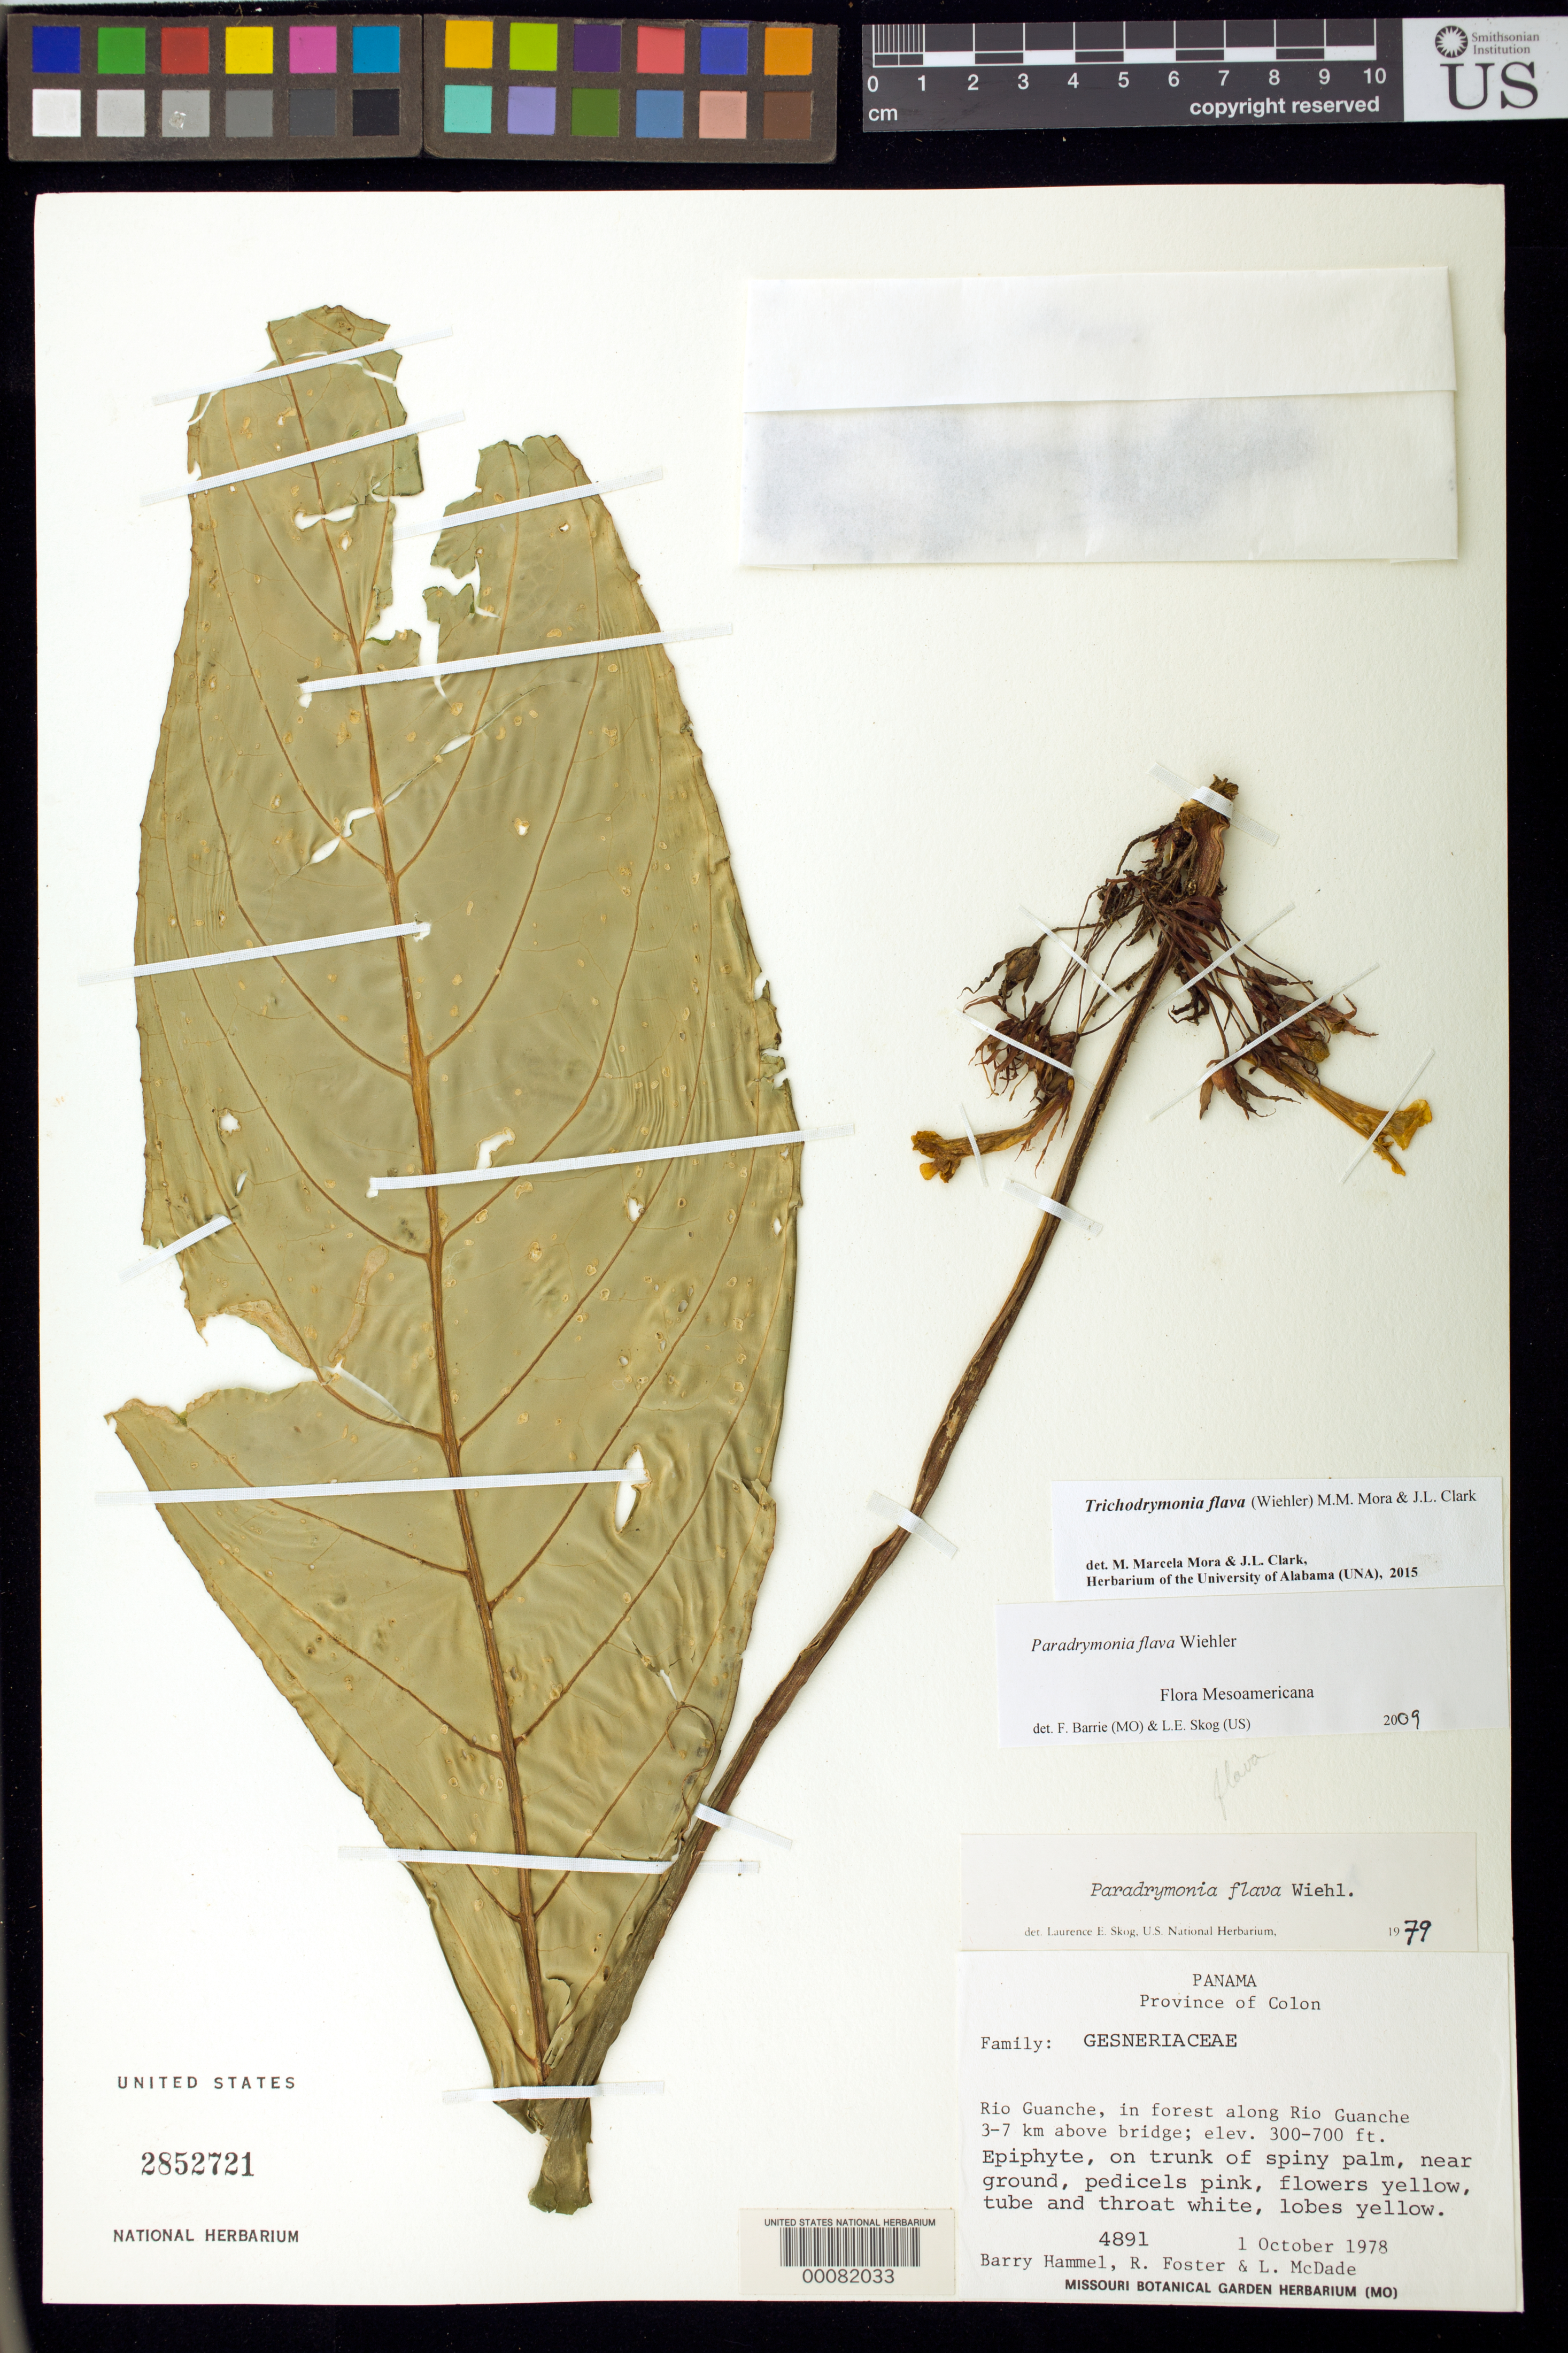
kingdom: Plantae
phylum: Tracheophyta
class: Magnoliopsida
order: Lamiales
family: Gesneriaceae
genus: Trichodrymonia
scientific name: Trichodrymonia flava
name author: (Wiehler) M.M. Mora & J.L. Clark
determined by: Mora, M. M.; Clark, J. L.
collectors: B. Hammel, R. Foster & L. McDade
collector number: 4891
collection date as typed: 01 Oct 1978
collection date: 1978-10-01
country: Panama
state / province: Colón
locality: Rio Guanche, along Rio Guanche 3-7 km above bridge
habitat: In forest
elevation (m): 91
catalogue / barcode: US 2852721